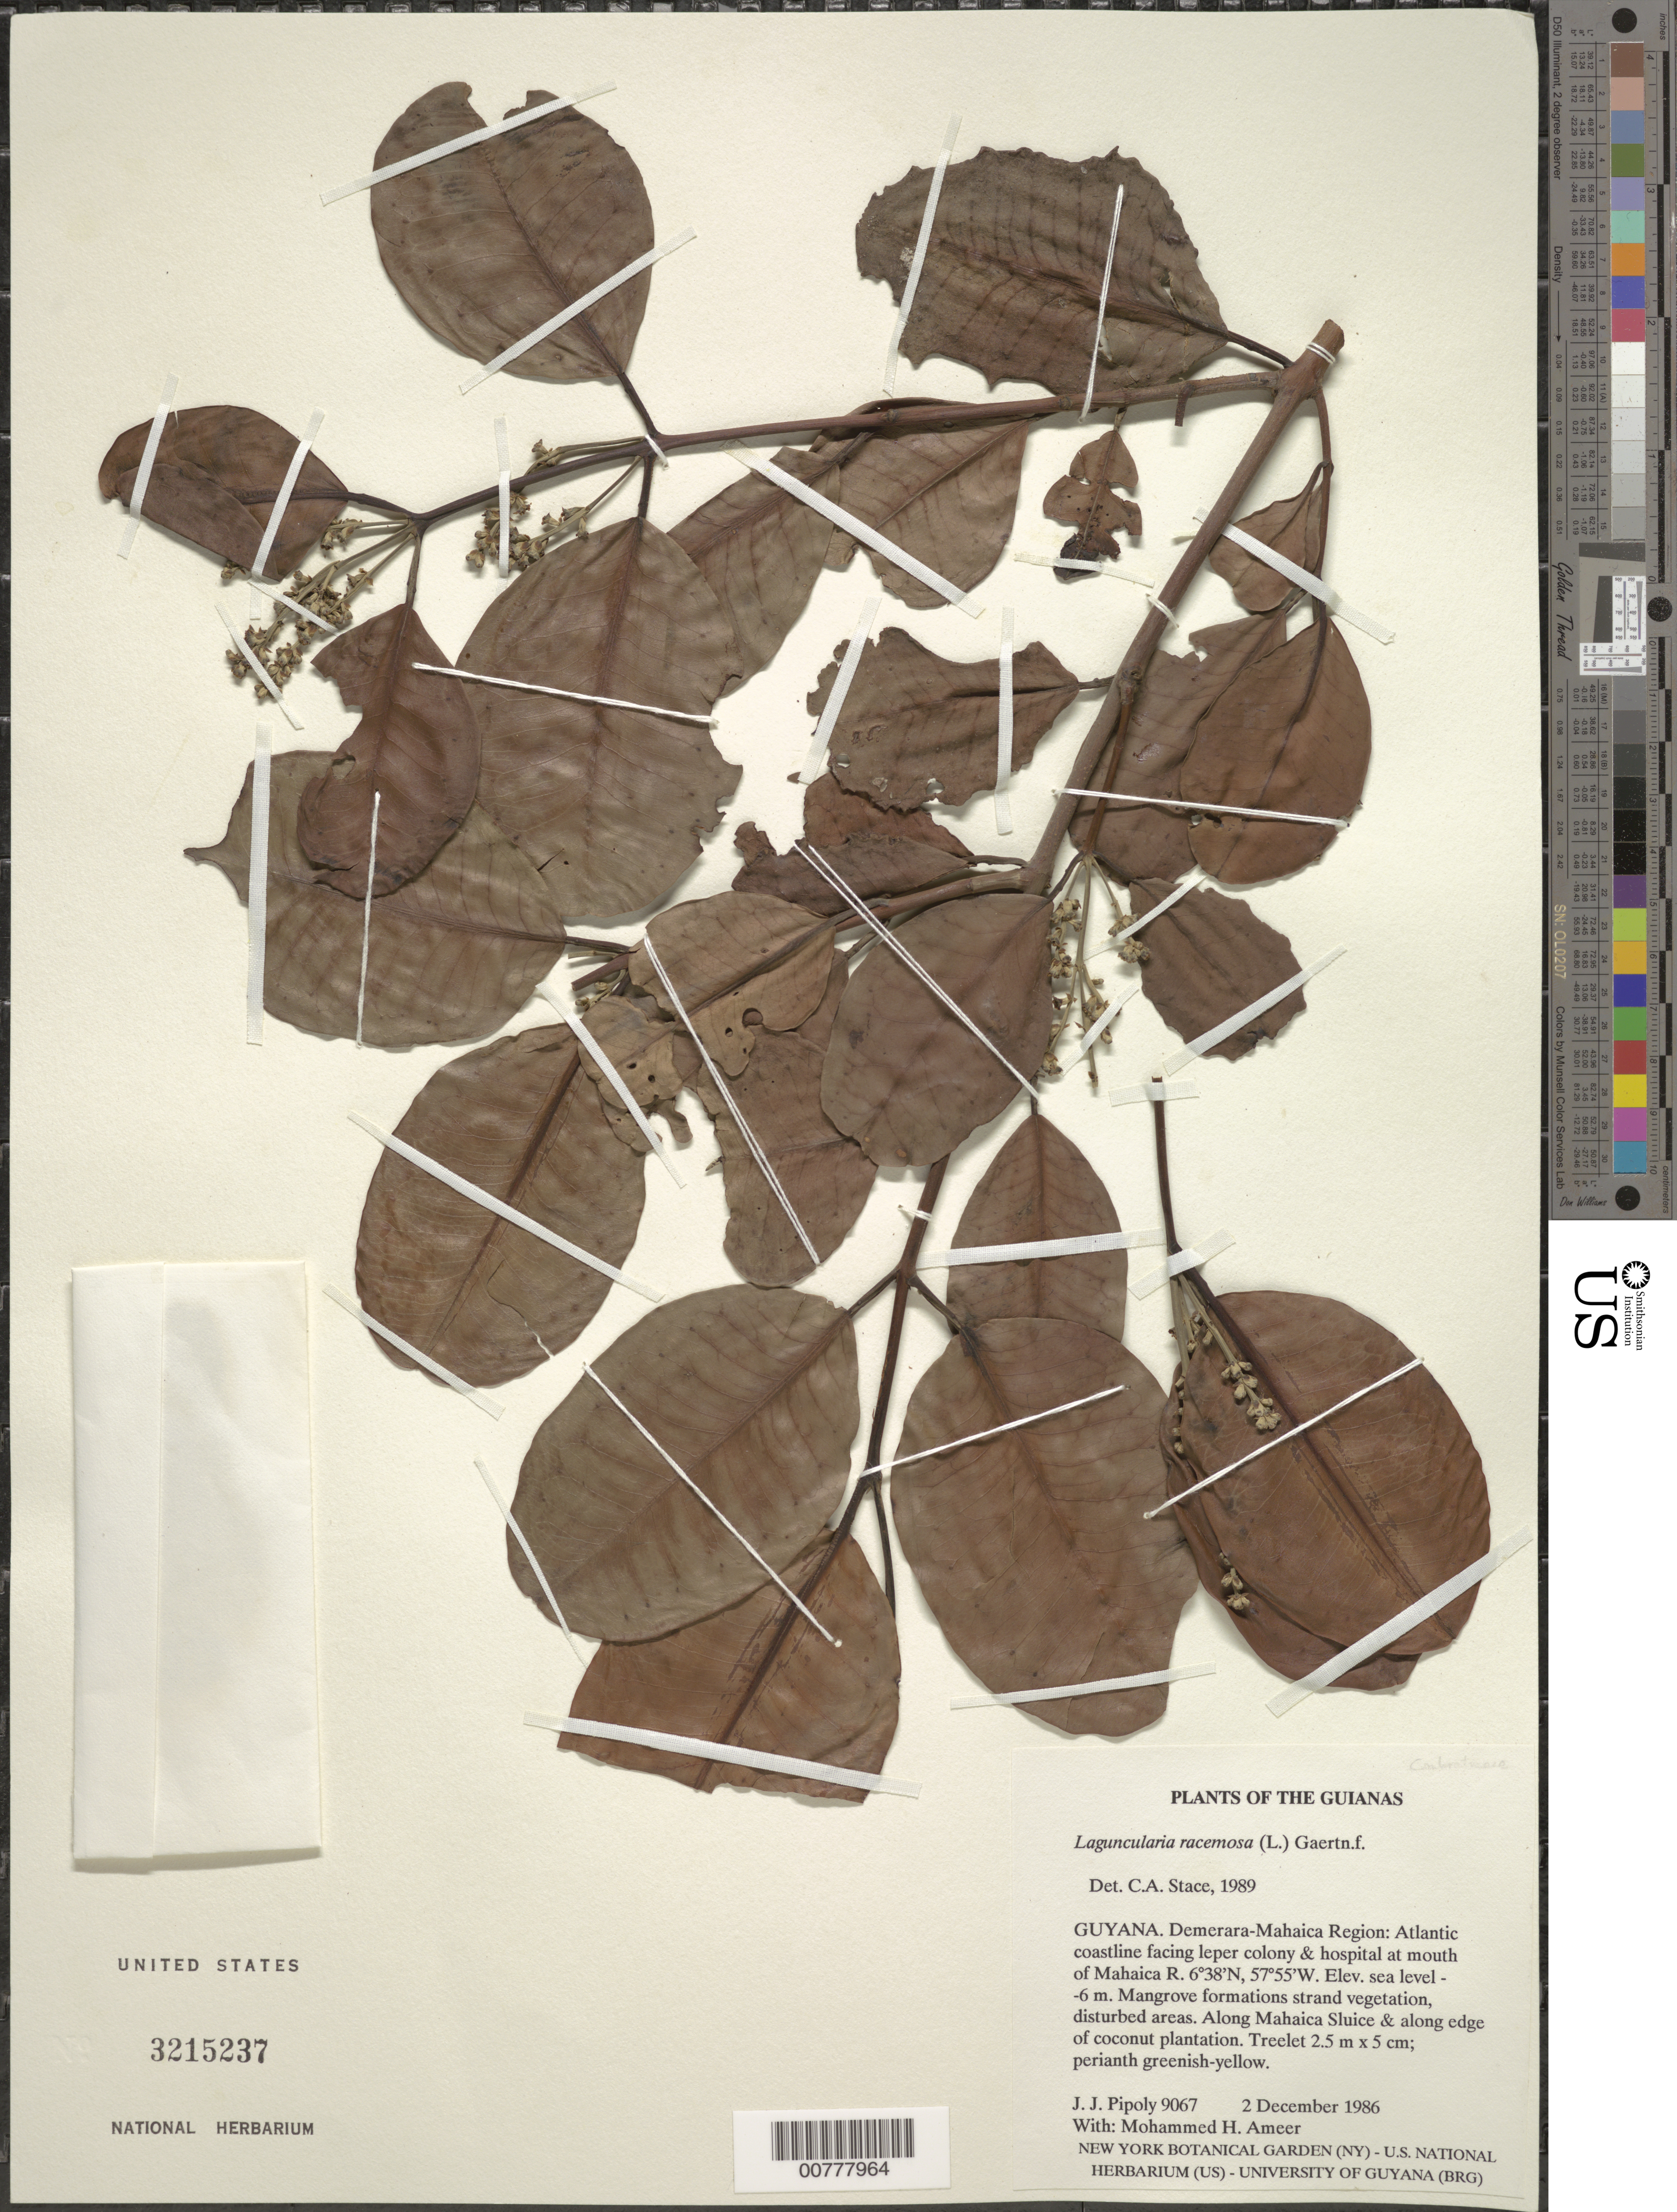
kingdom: Plantae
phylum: Tracheophyta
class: Magnoliopsida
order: Myrtales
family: Combretaceae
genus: Laguncularia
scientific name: Laguncularia racemosa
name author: (L.) C.F. Gaertn.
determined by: Stace, C. A.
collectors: J. J. Pipoly & M. Ameer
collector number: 9067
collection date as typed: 2 December 1986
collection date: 1986-12-02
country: Guyana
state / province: Demerara-Mahaica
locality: Atlantic coastline facing leper colony & hospital at mouth of Mahaica R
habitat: Mangrove formations strand vegetation, disturbed areas. Along Mahaica Sluice & along edge of coconut plantation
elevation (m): -6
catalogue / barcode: US 3215237